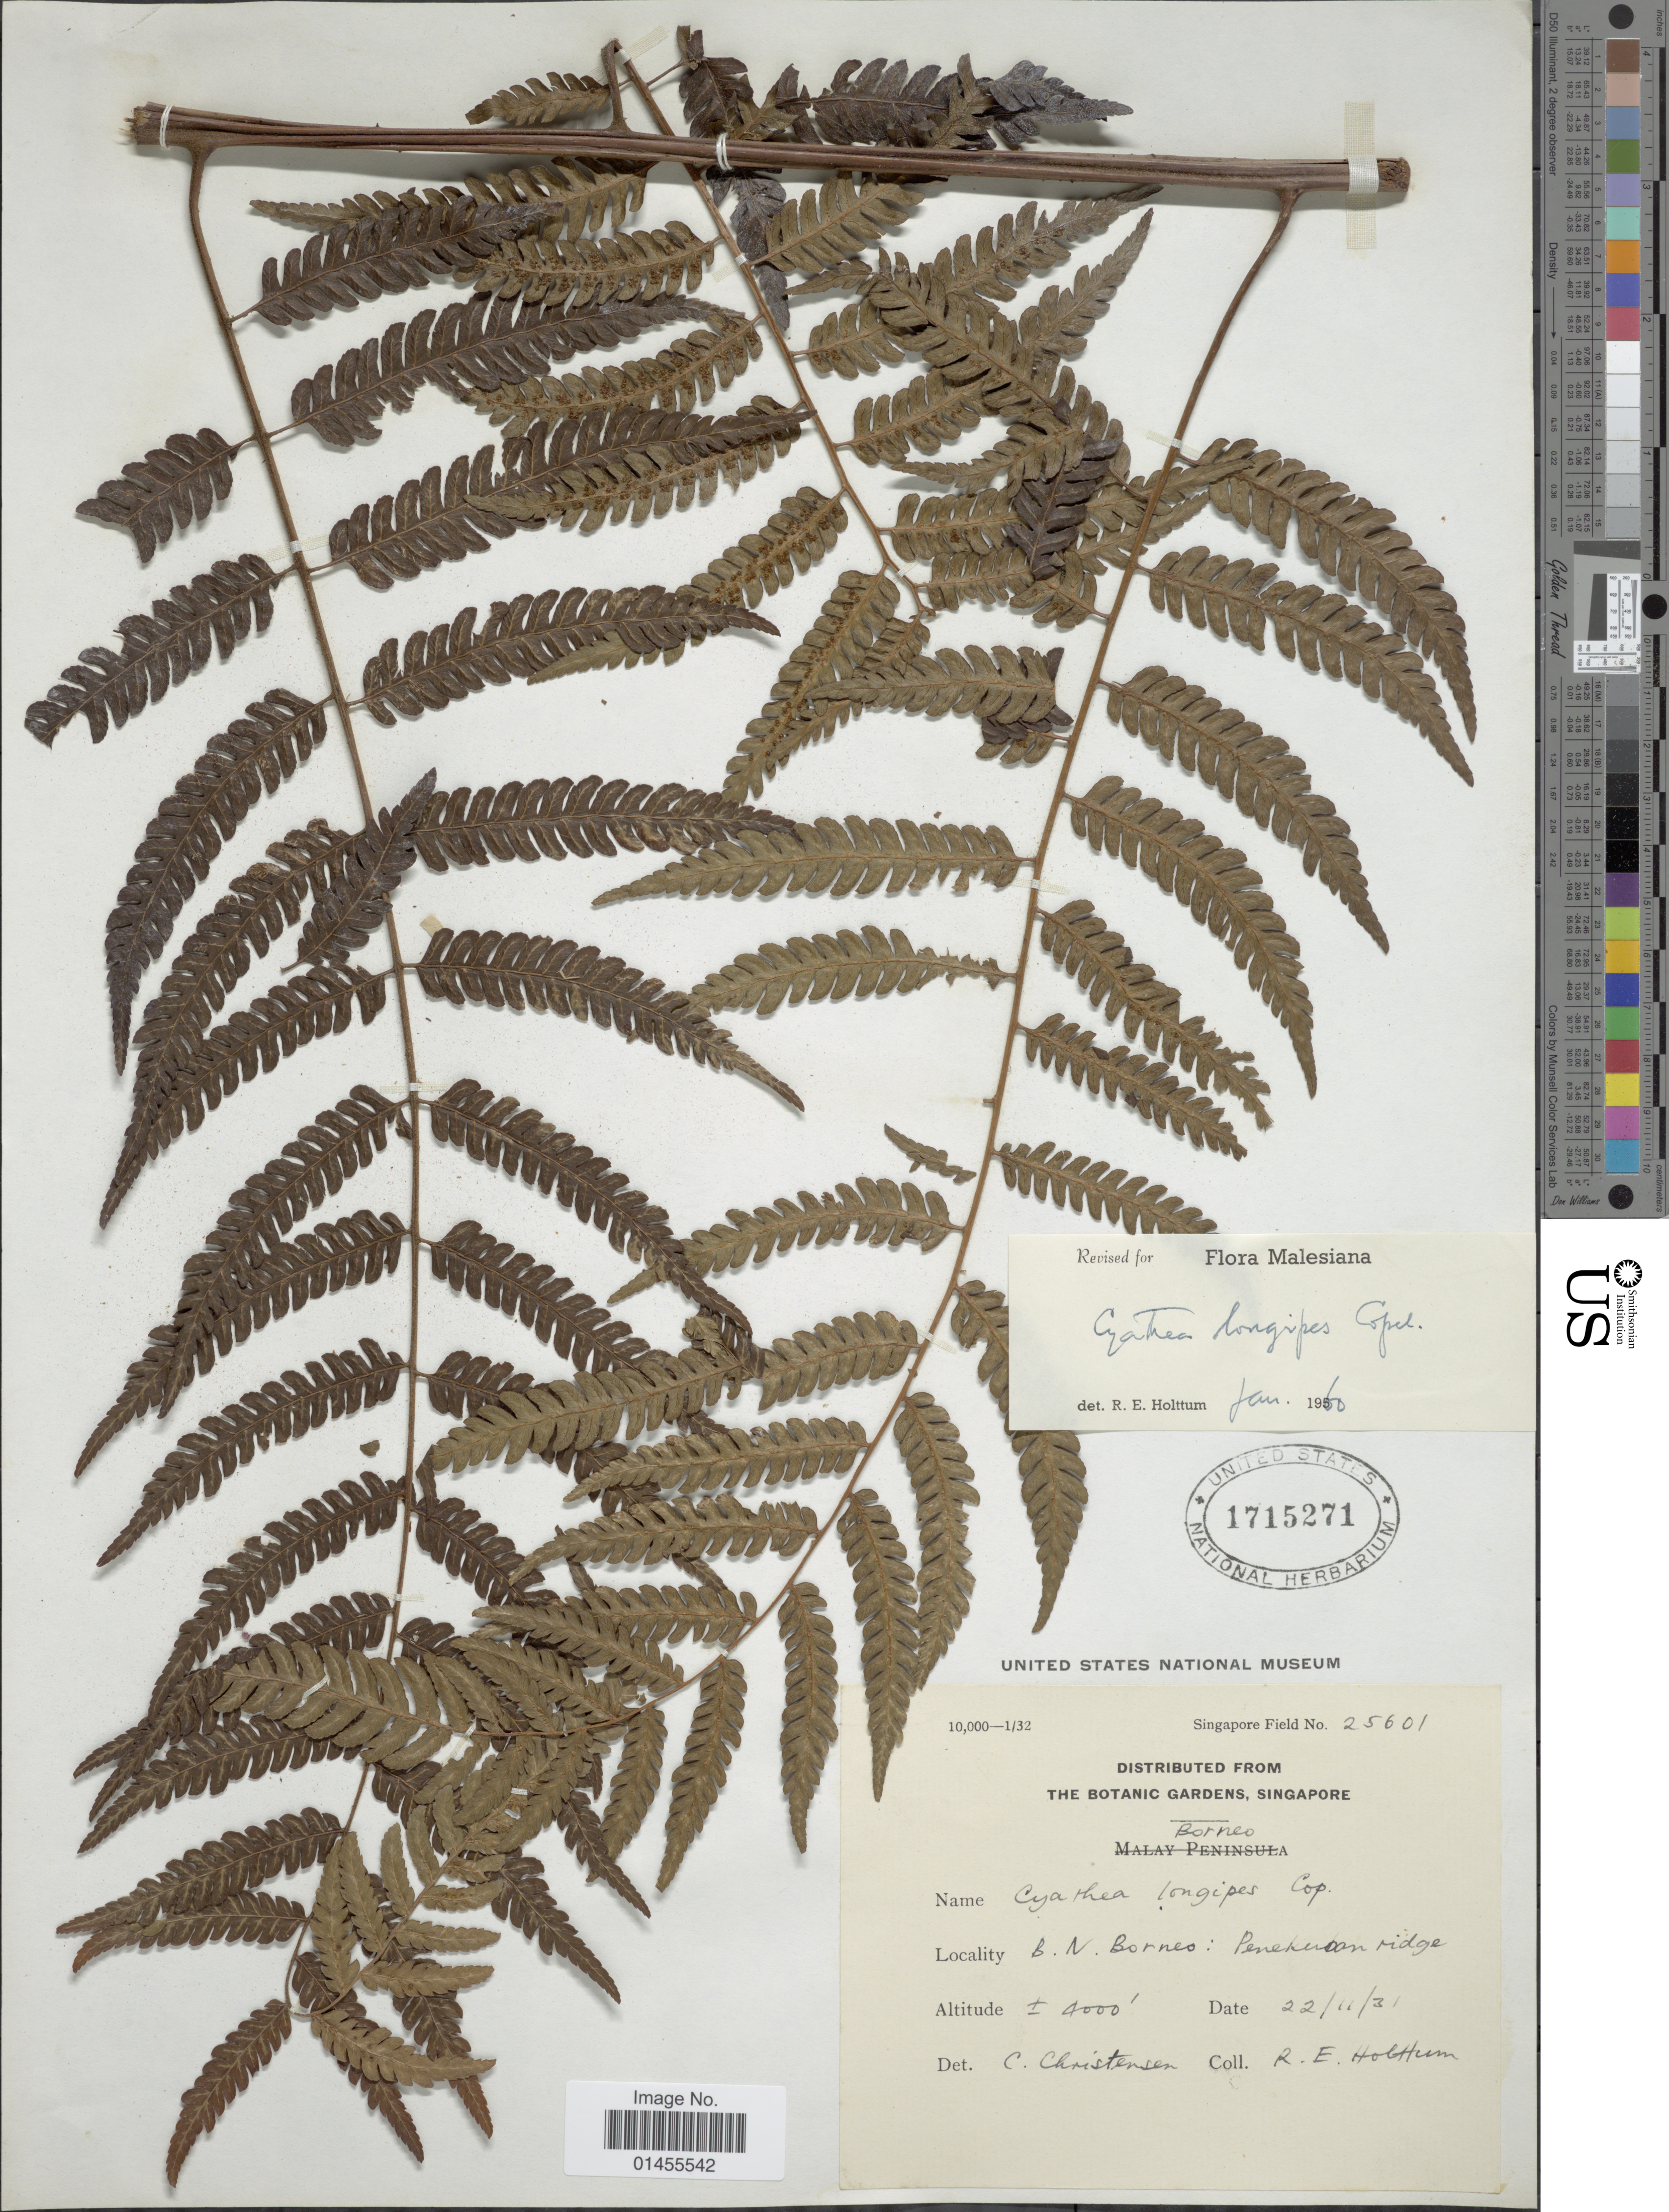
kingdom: Plantae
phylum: Tracheophyta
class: Polypodiopsida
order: Cyatheales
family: Cyatheaceae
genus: Alsophila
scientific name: Alsophila longipes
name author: (Copel.) R.M. Tryon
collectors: R. E. Holttum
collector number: Singapore Field 25601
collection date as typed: Transcribed d/m/y: 22/11/31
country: Malaysia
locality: B. N. Borneo: Penekerban ridge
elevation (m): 1219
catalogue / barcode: US 1715271